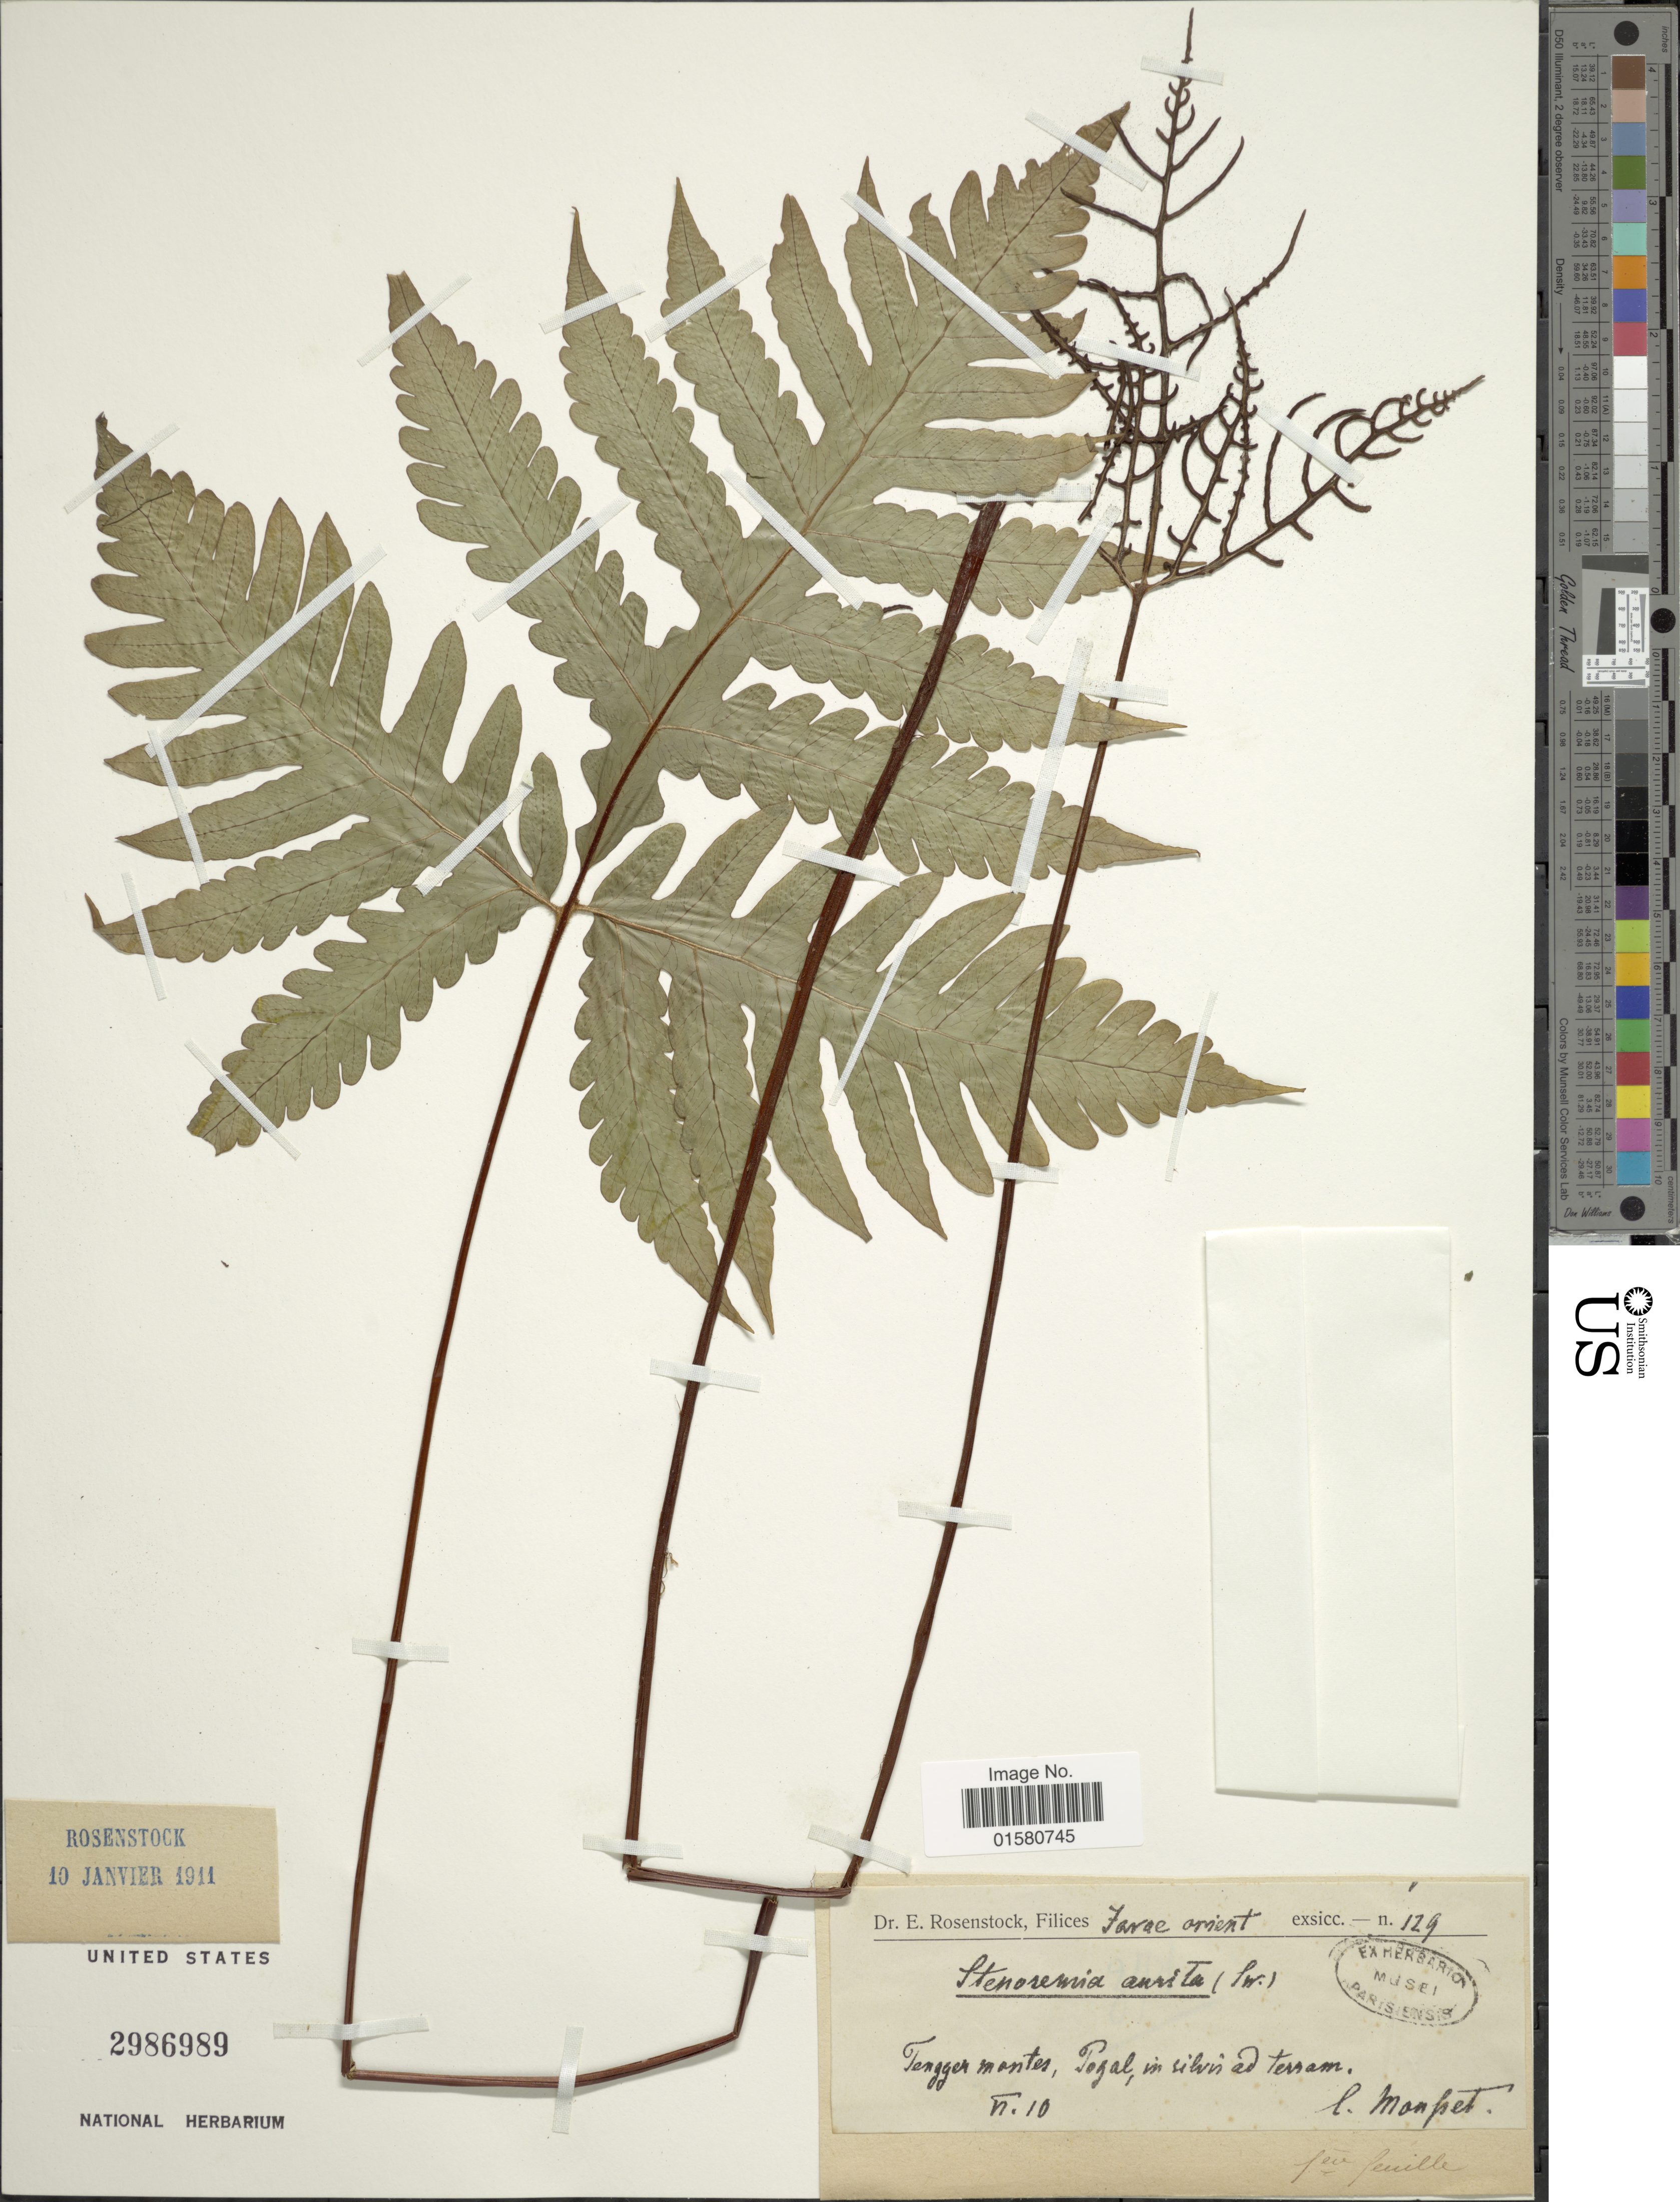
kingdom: Plantae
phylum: Tracheophyta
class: Polypodiopsida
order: Polypodiales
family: Tectariaceae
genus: Tectaria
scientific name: Tectaria aurita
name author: (Sw.) Chandra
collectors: Mousset, --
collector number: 129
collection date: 1910-06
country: Indonesia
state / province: Java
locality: Tenggar montes, Togal, in silvis ad terram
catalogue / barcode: US 2986989